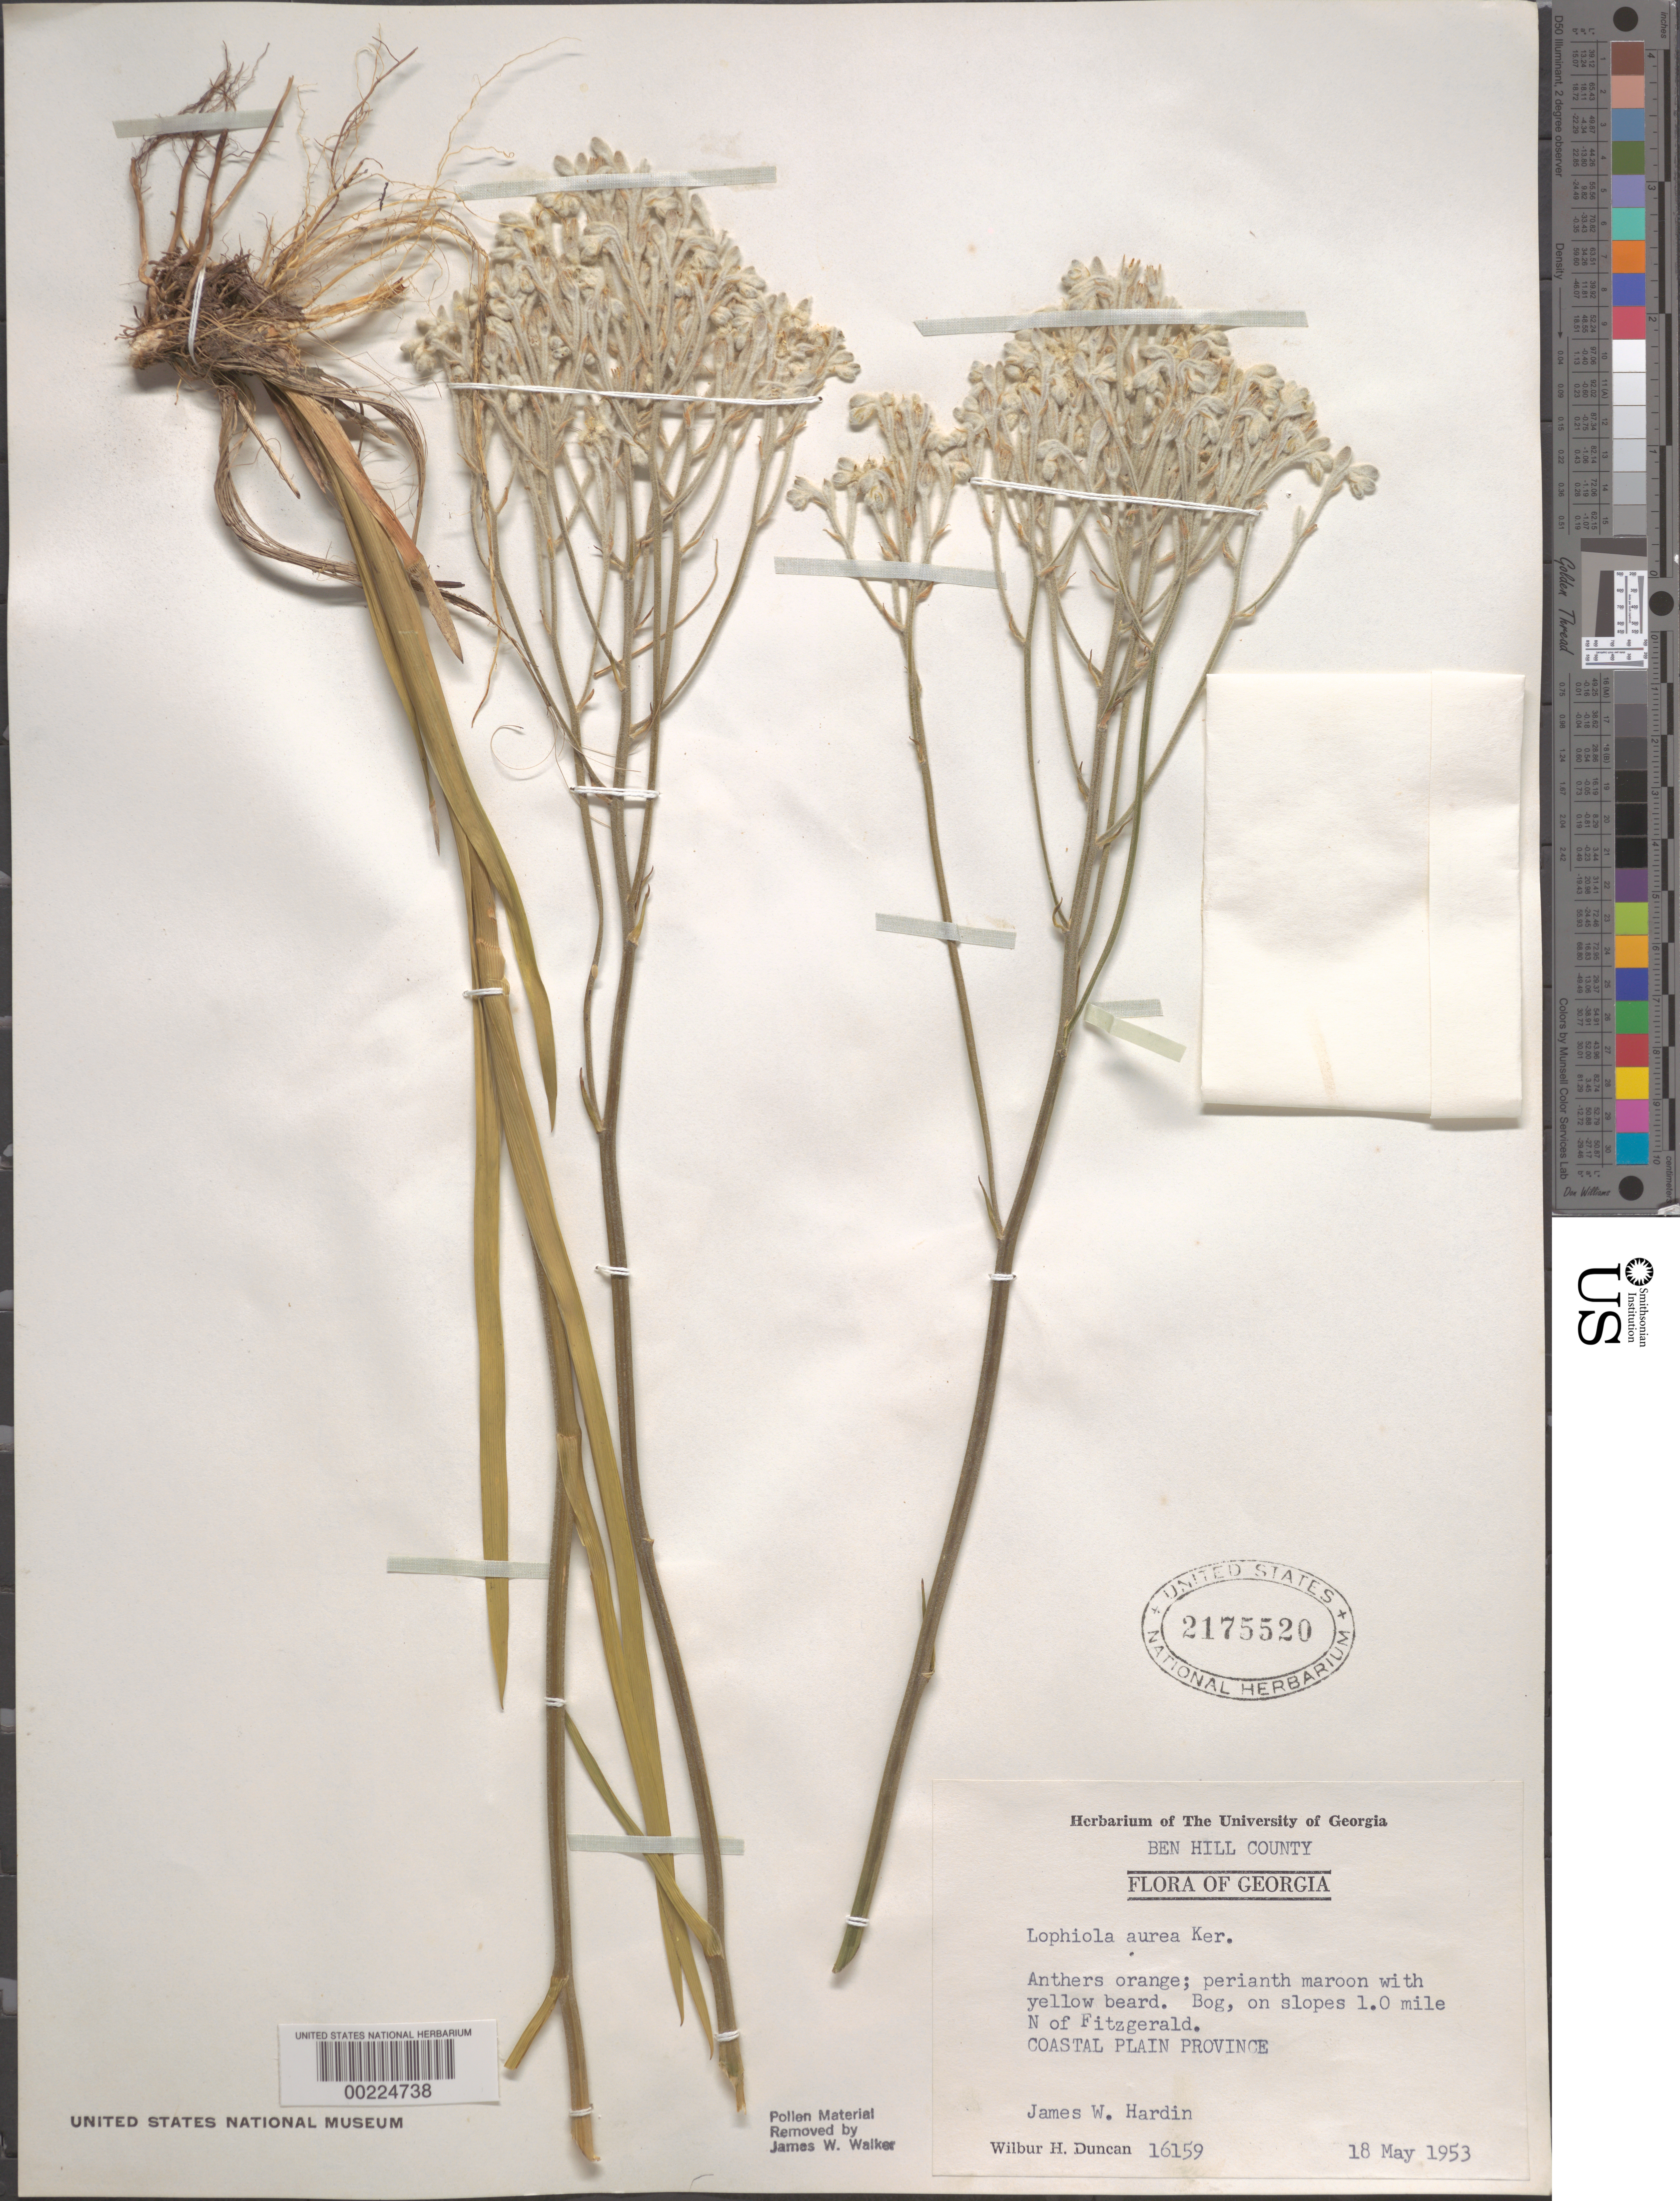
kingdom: Plantae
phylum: Tracheophyta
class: Liliopsida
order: Dioscoreales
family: Nartheciaceae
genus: Lophiola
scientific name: Lophiola aurea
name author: Ker Gawl.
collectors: W. H. Duncan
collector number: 16159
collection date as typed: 18 May 1953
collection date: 1953-05-18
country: United States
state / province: Georgia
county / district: Ben Hill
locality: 1 mi n of fitzgerald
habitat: Bog on slopes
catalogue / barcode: US 2175520